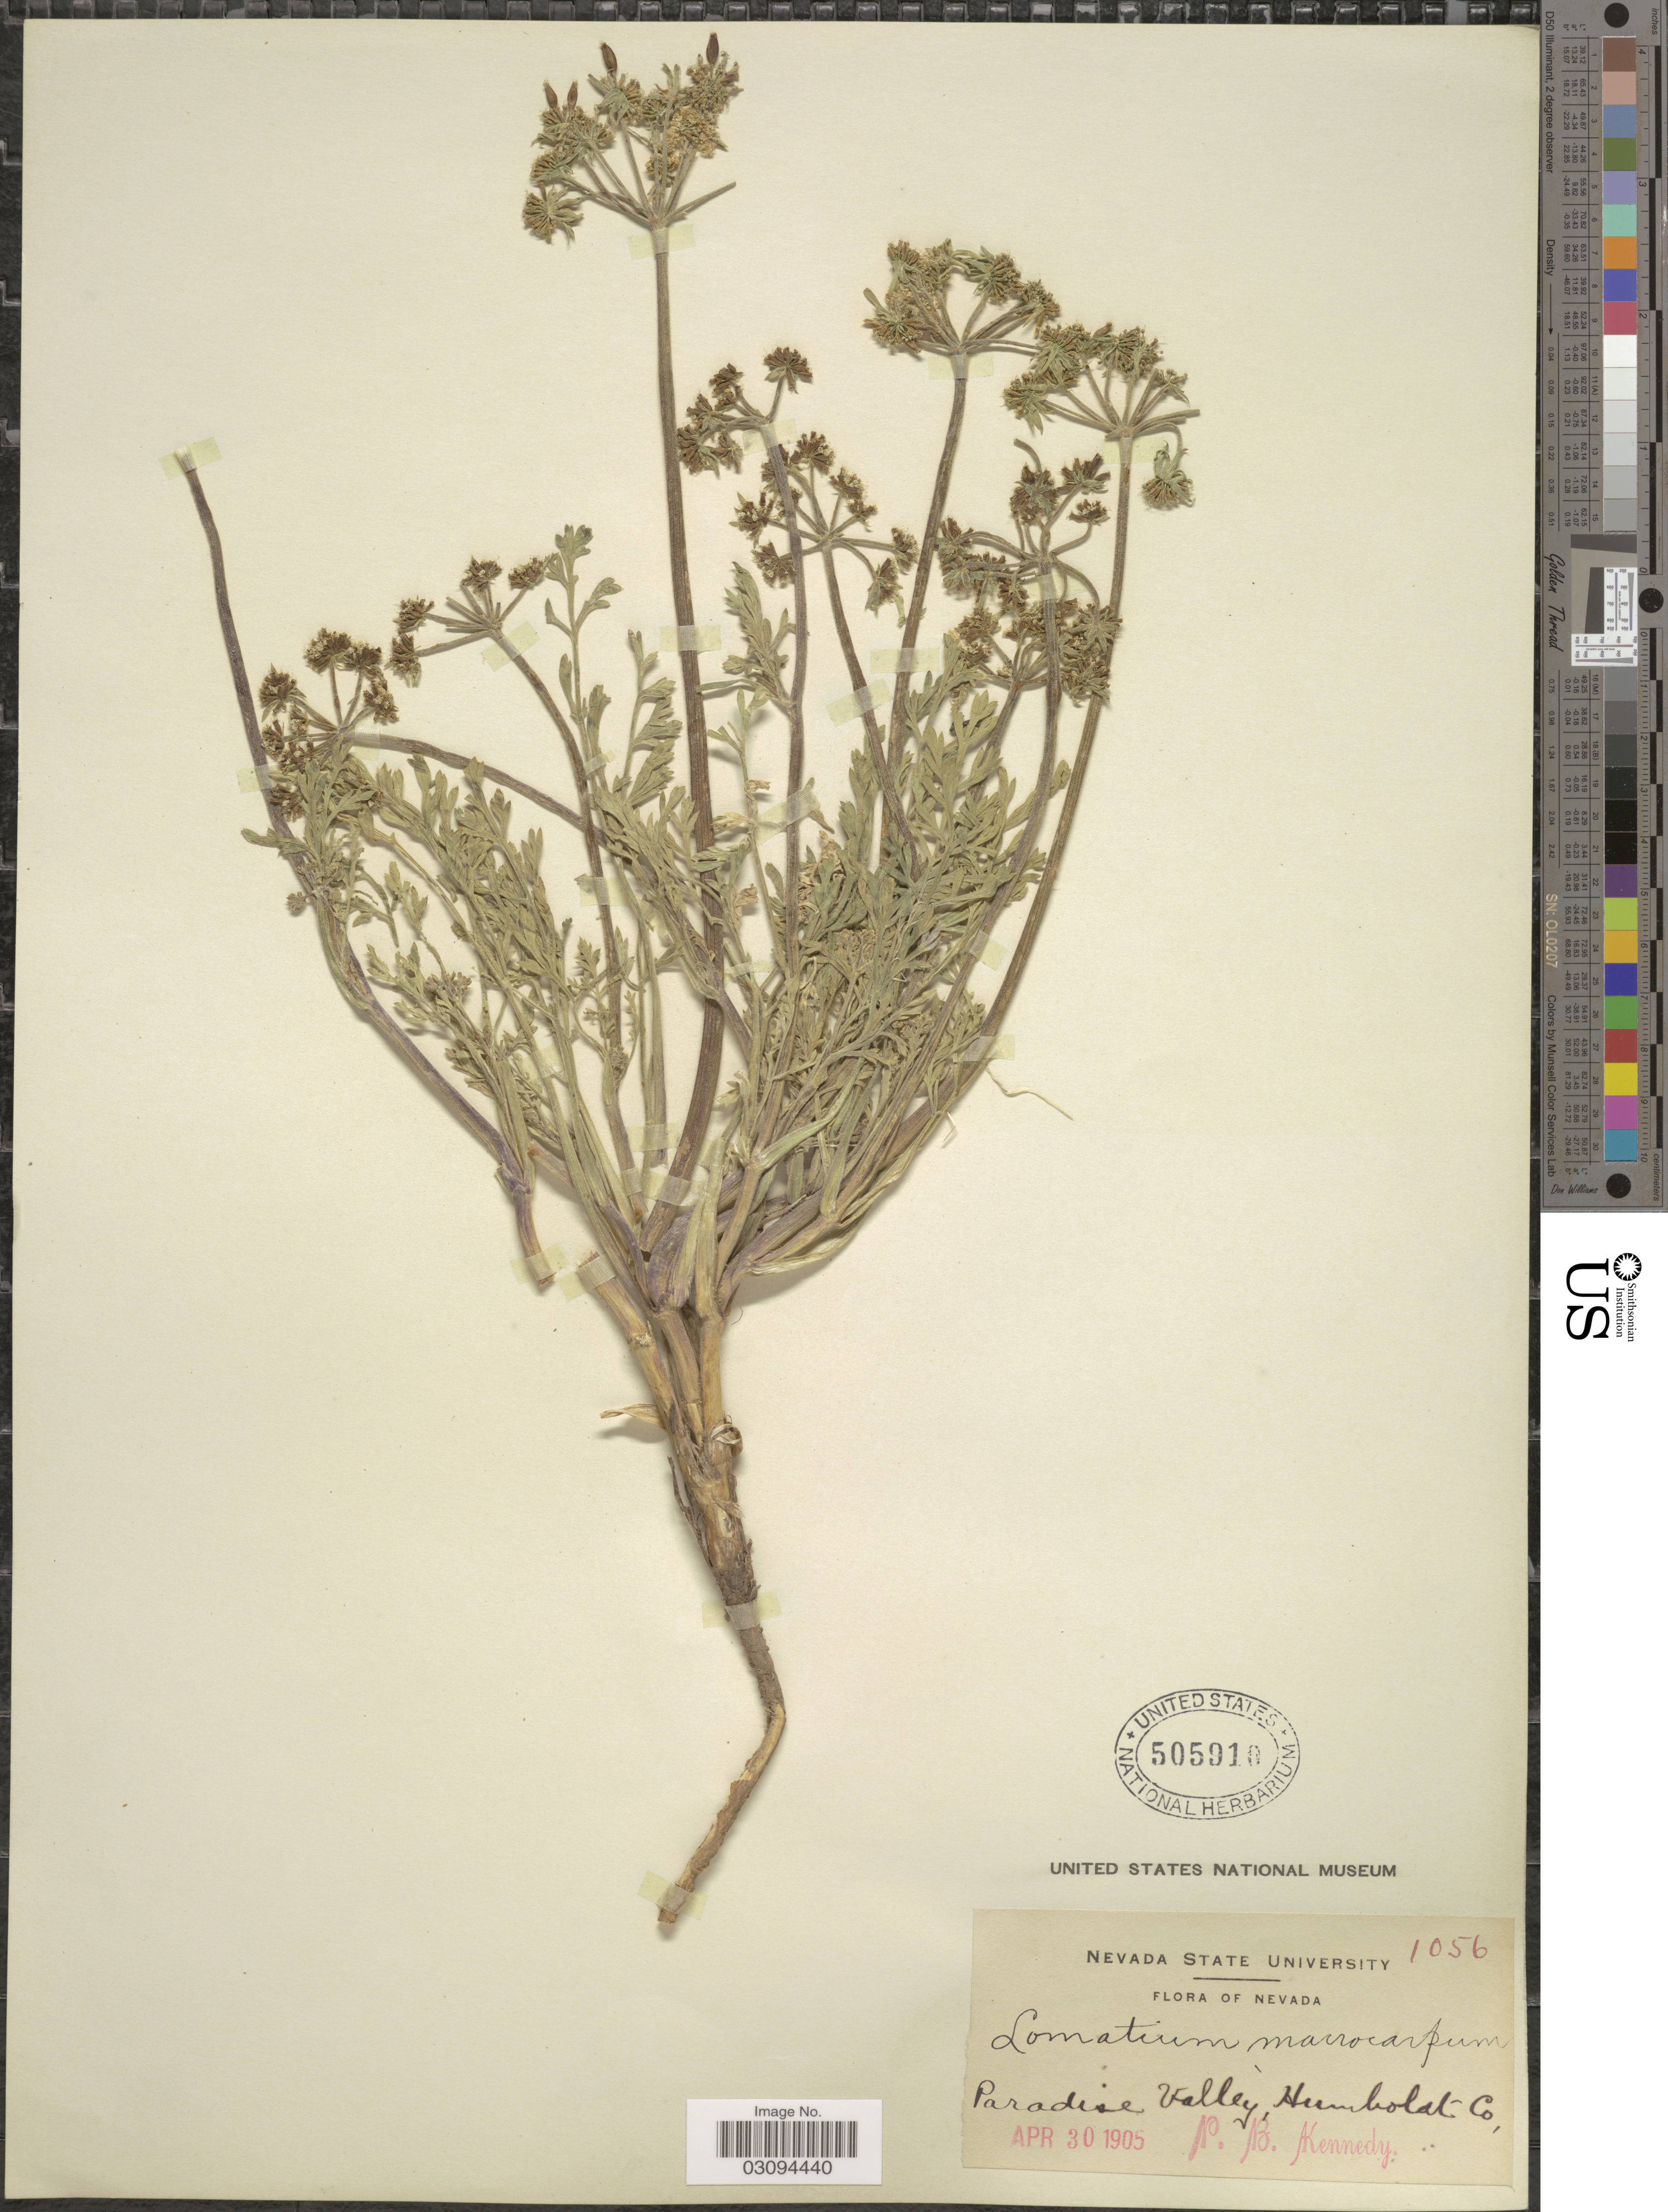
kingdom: Plantae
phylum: Tracheophyta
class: Magnoliopsida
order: Apiales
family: Apiaceae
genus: Lomatium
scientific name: Lomatium macrocarpum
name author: (Hook. et al.) J.M. Coult. & Rose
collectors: N. Kennedy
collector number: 1056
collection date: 1905-04-30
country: United States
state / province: Nevada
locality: Paradise Valley, Humboldt Co.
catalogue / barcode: US 505910